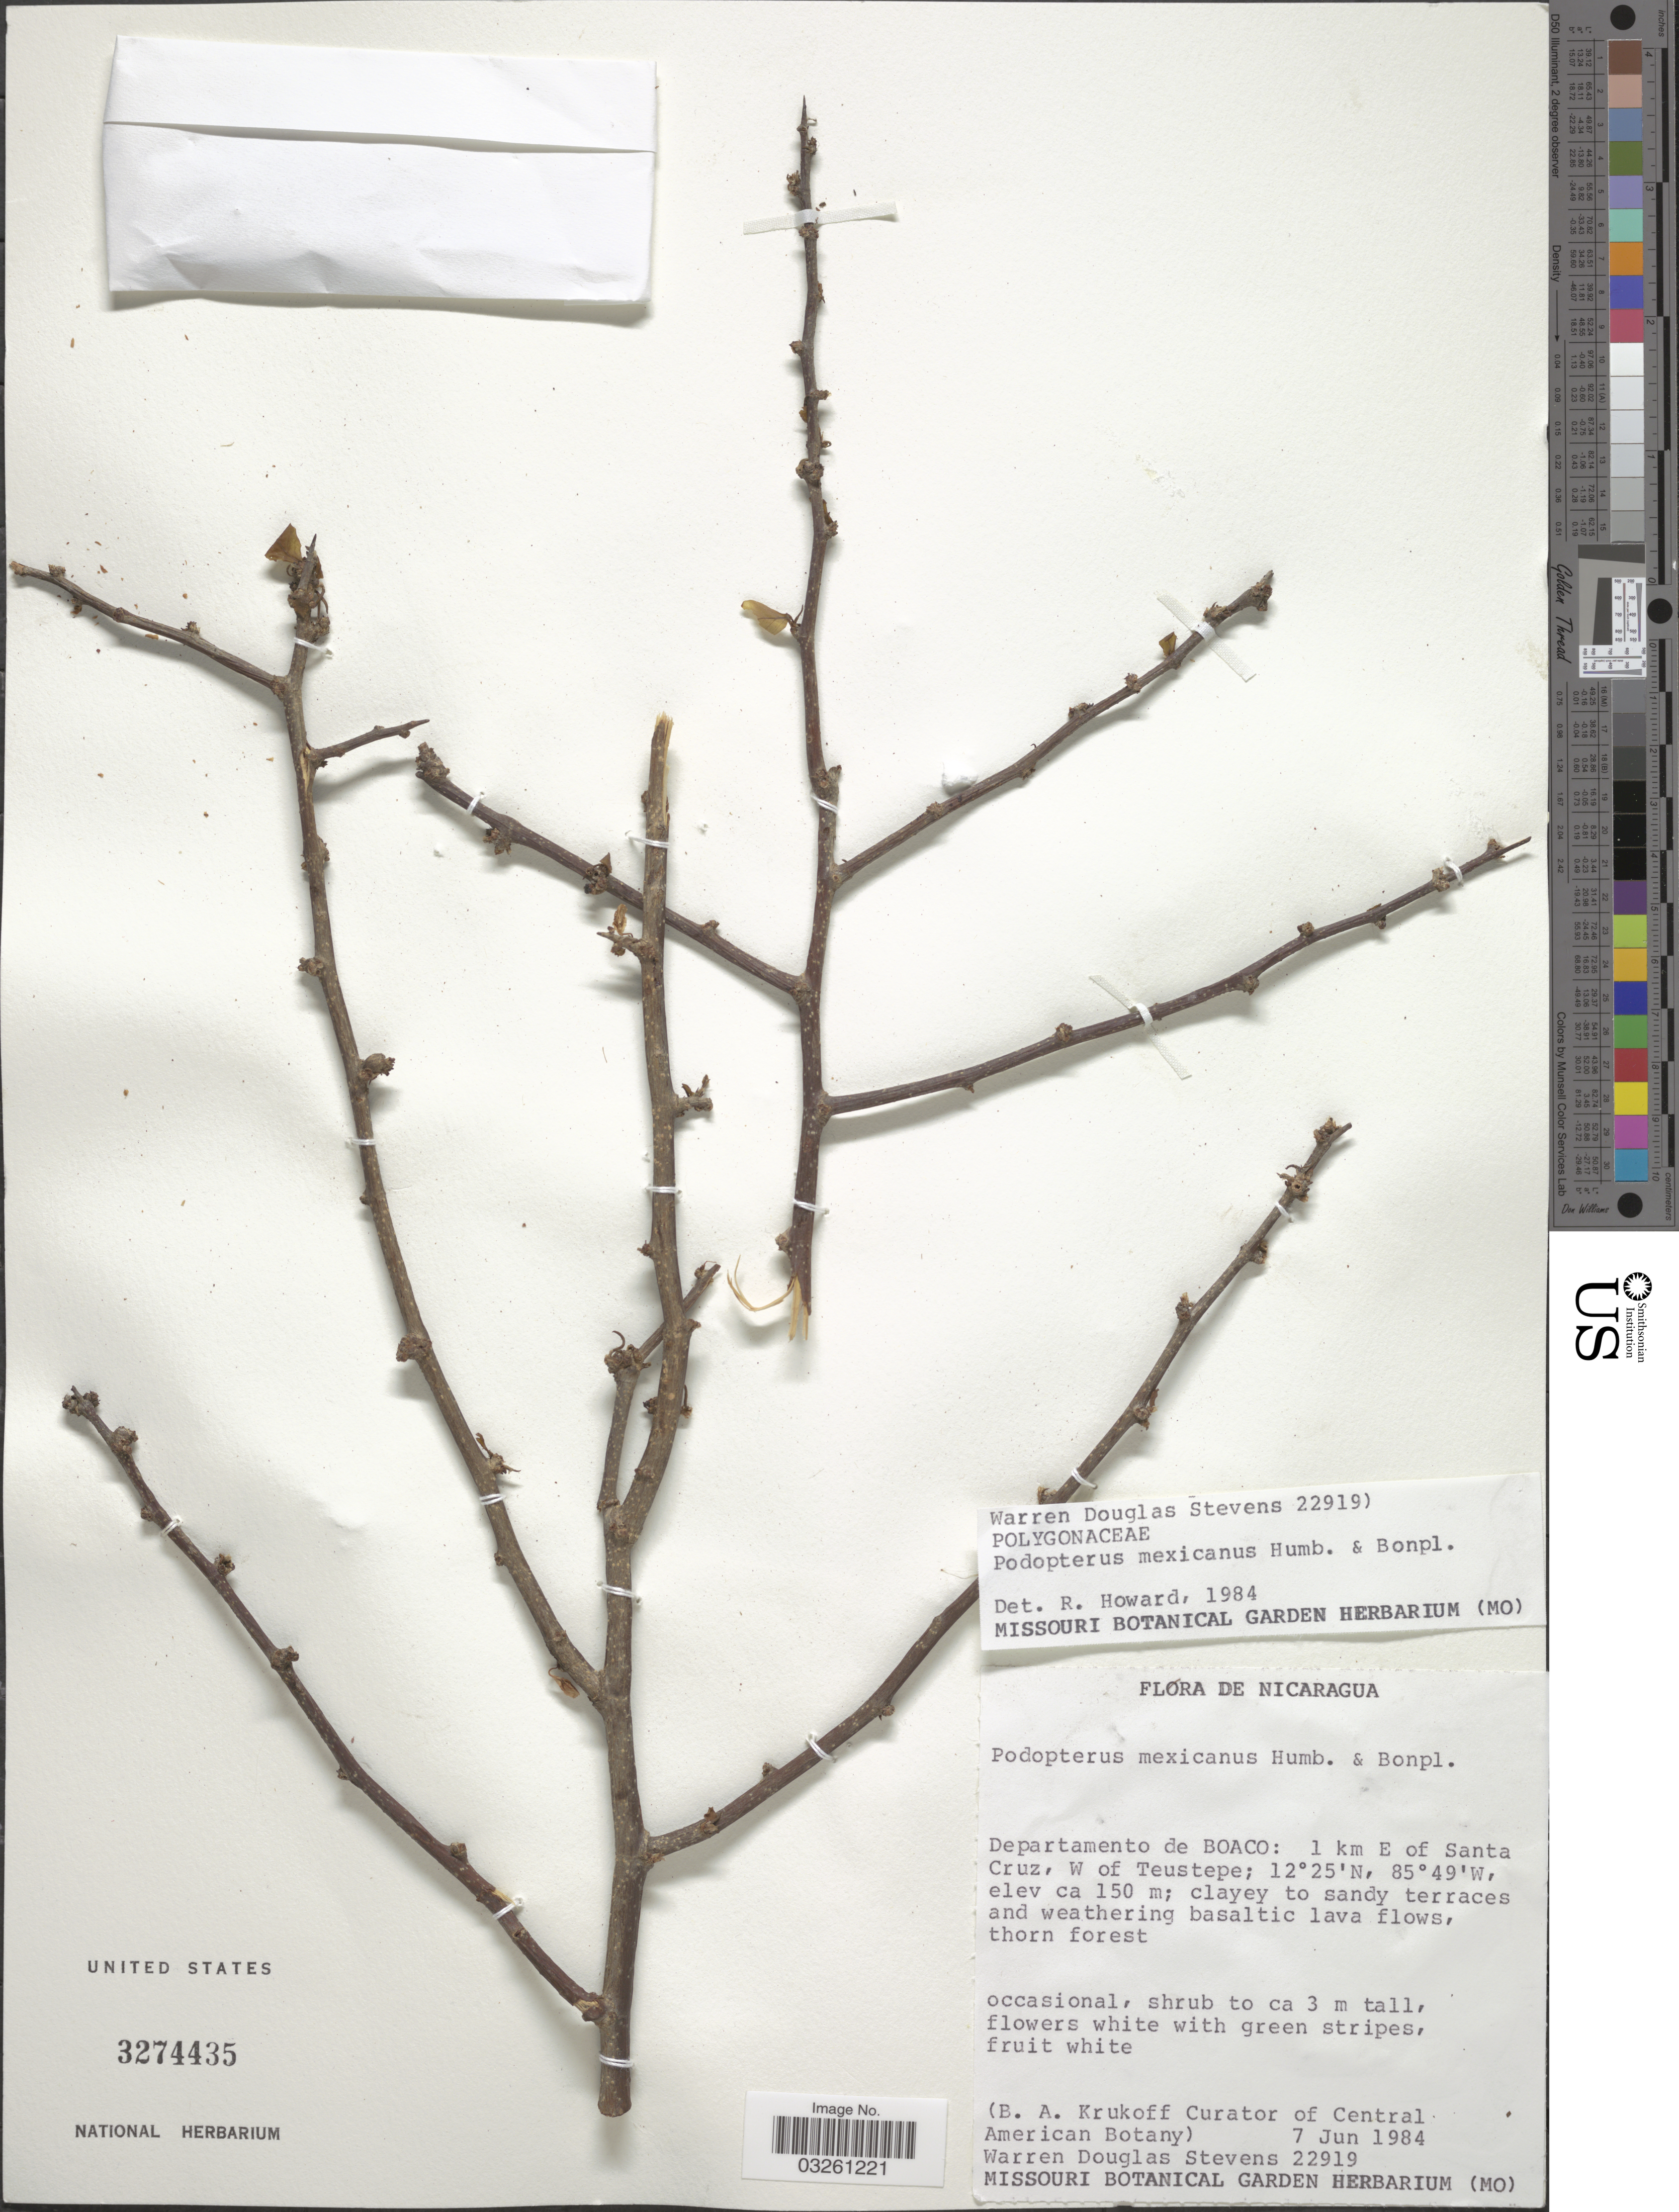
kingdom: Plantae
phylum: Tracheophyta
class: Magnoliopsida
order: Caryophyllales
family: Polygonaceae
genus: Podopterus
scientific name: Podopterus mexicanus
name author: Bonpl.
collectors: W. D. Stevens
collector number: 22919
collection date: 1984-06-07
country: Nicaragua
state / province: Boaco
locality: Departamento de Boaco: 1 km E of Santa Cruz, W of Teustepe.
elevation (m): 150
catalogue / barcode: US 3274435